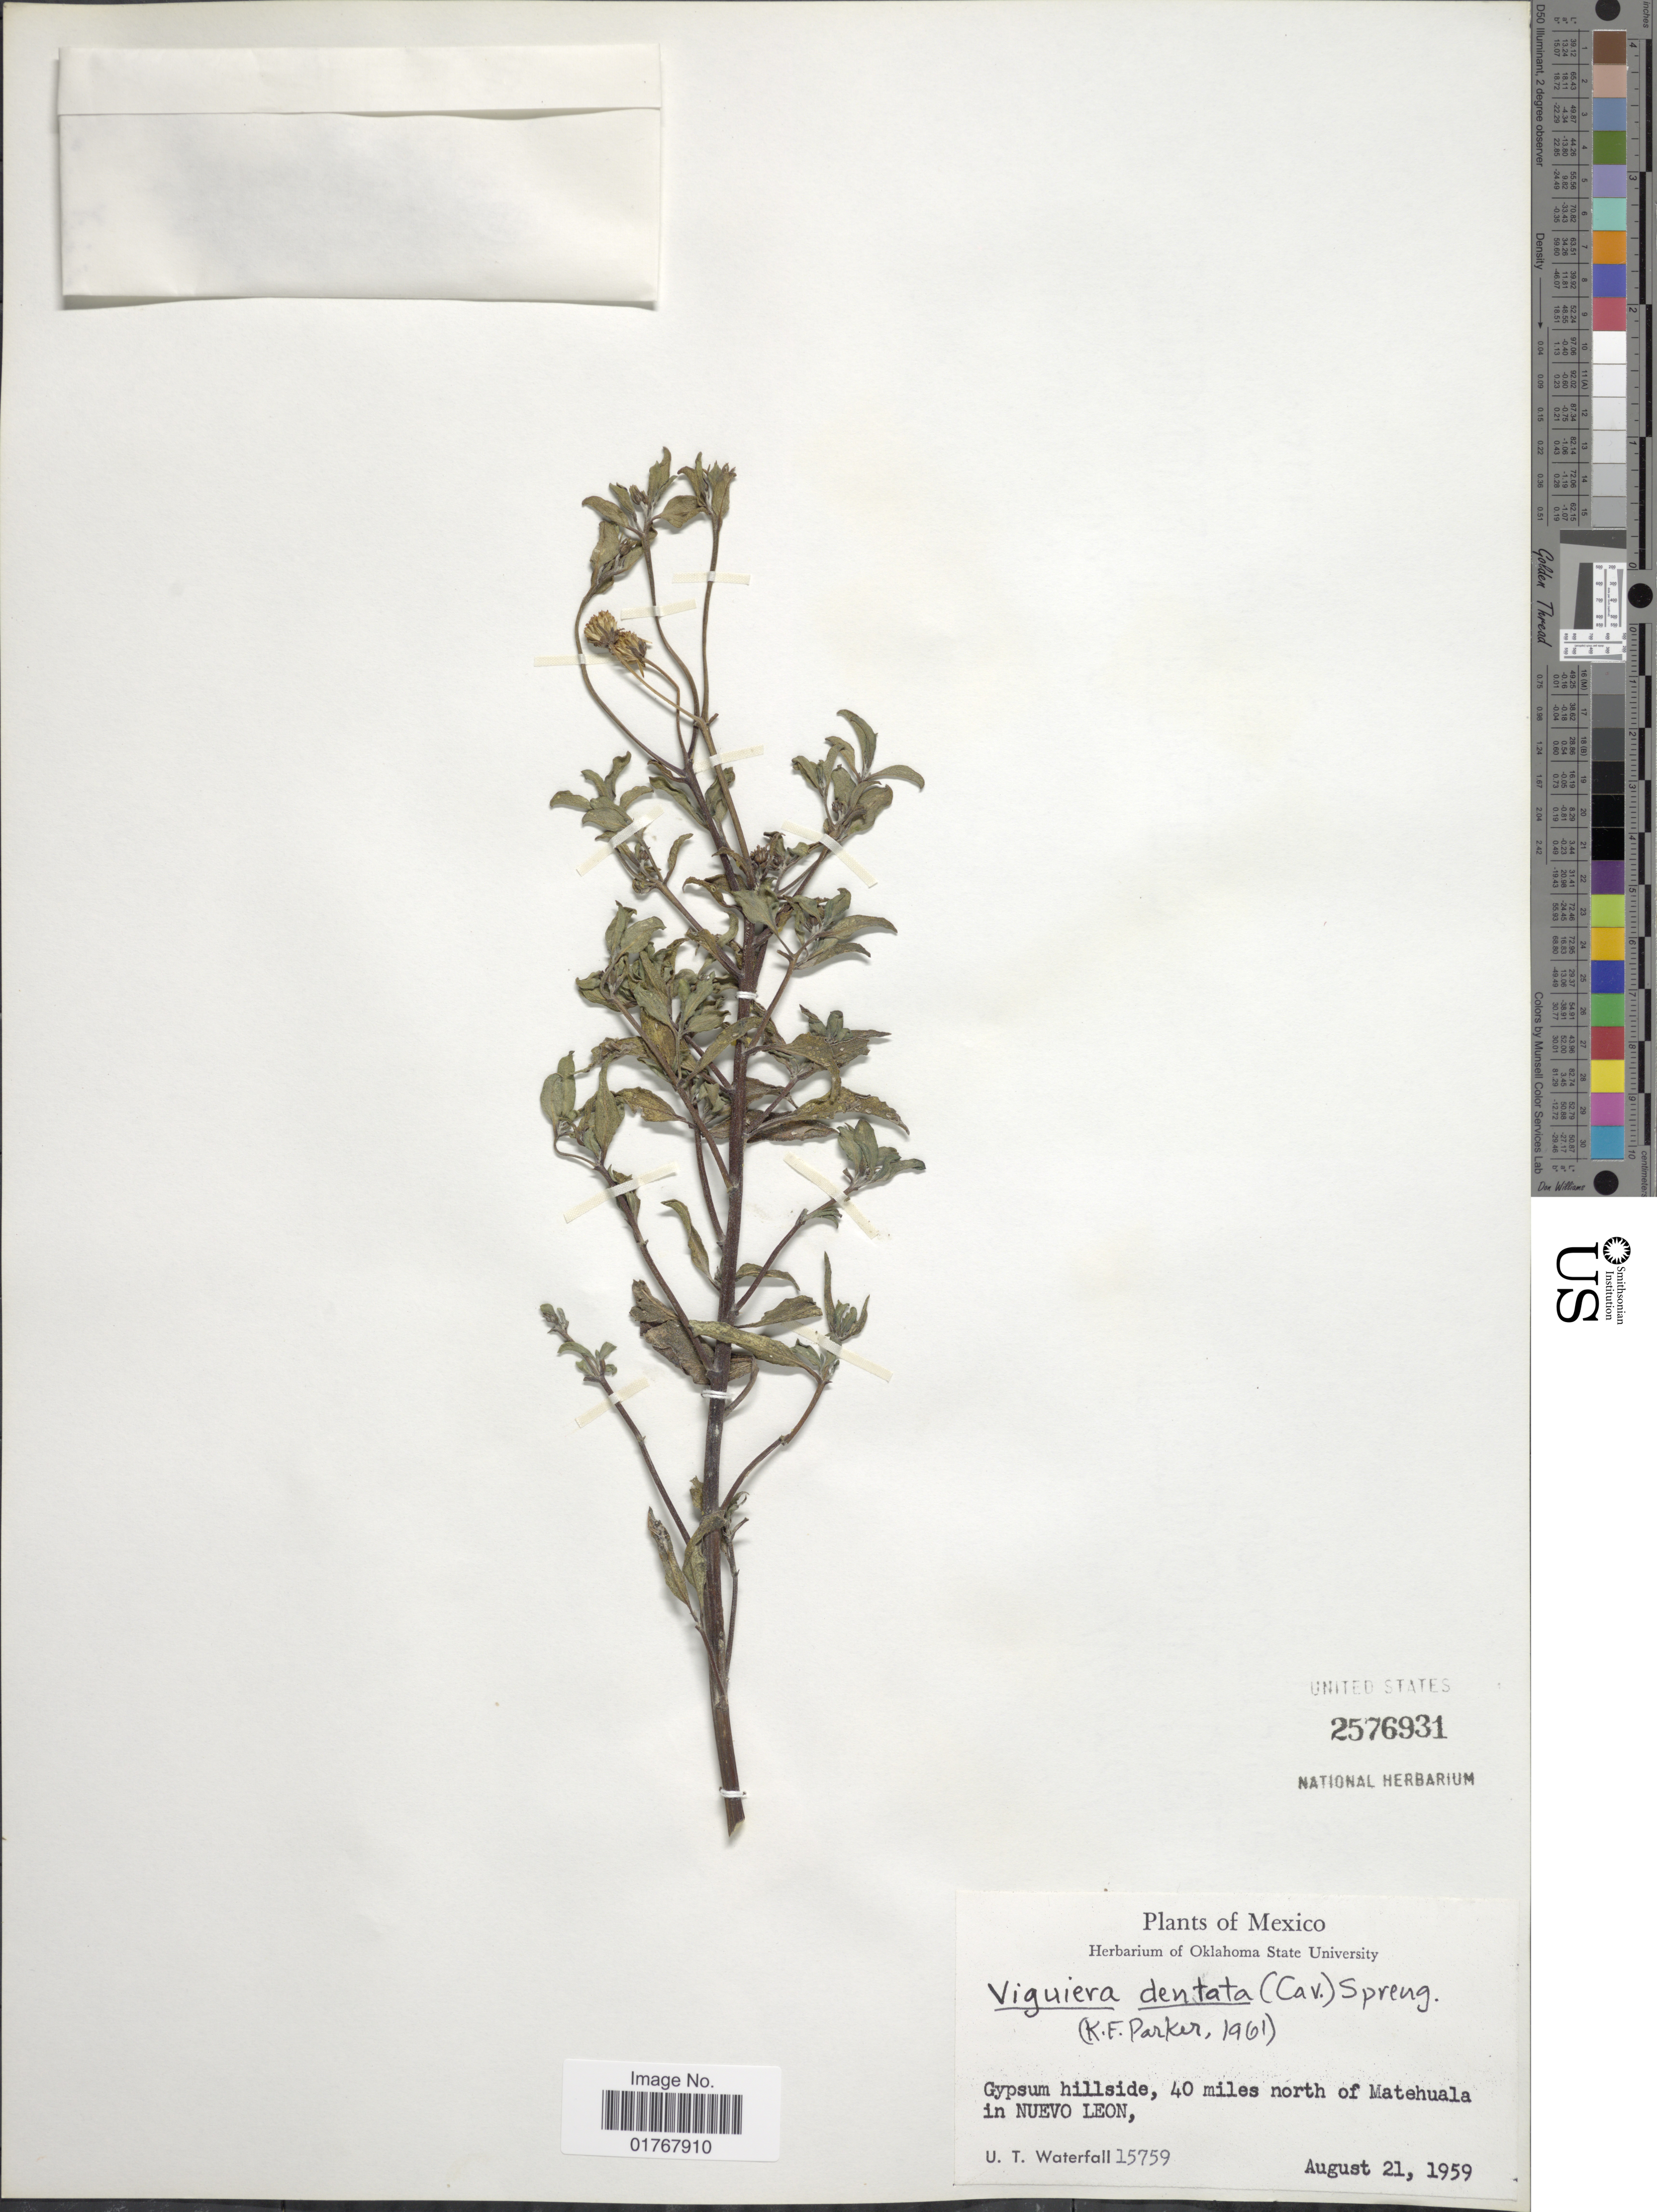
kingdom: Plantae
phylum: Tracheophyta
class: Magnoliopsida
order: Asterales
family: Asteraceae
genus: Viguiera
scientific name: Viguiera dentata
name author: (Cav.) Spreng.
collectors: U. T. Waterfall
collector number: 15759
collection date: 1959-08-21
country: Mexico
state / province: Nuevo León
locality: Gypsum hillside, 40 miles north of Matehuala in Nuevo Leon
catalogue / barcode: US 2576931